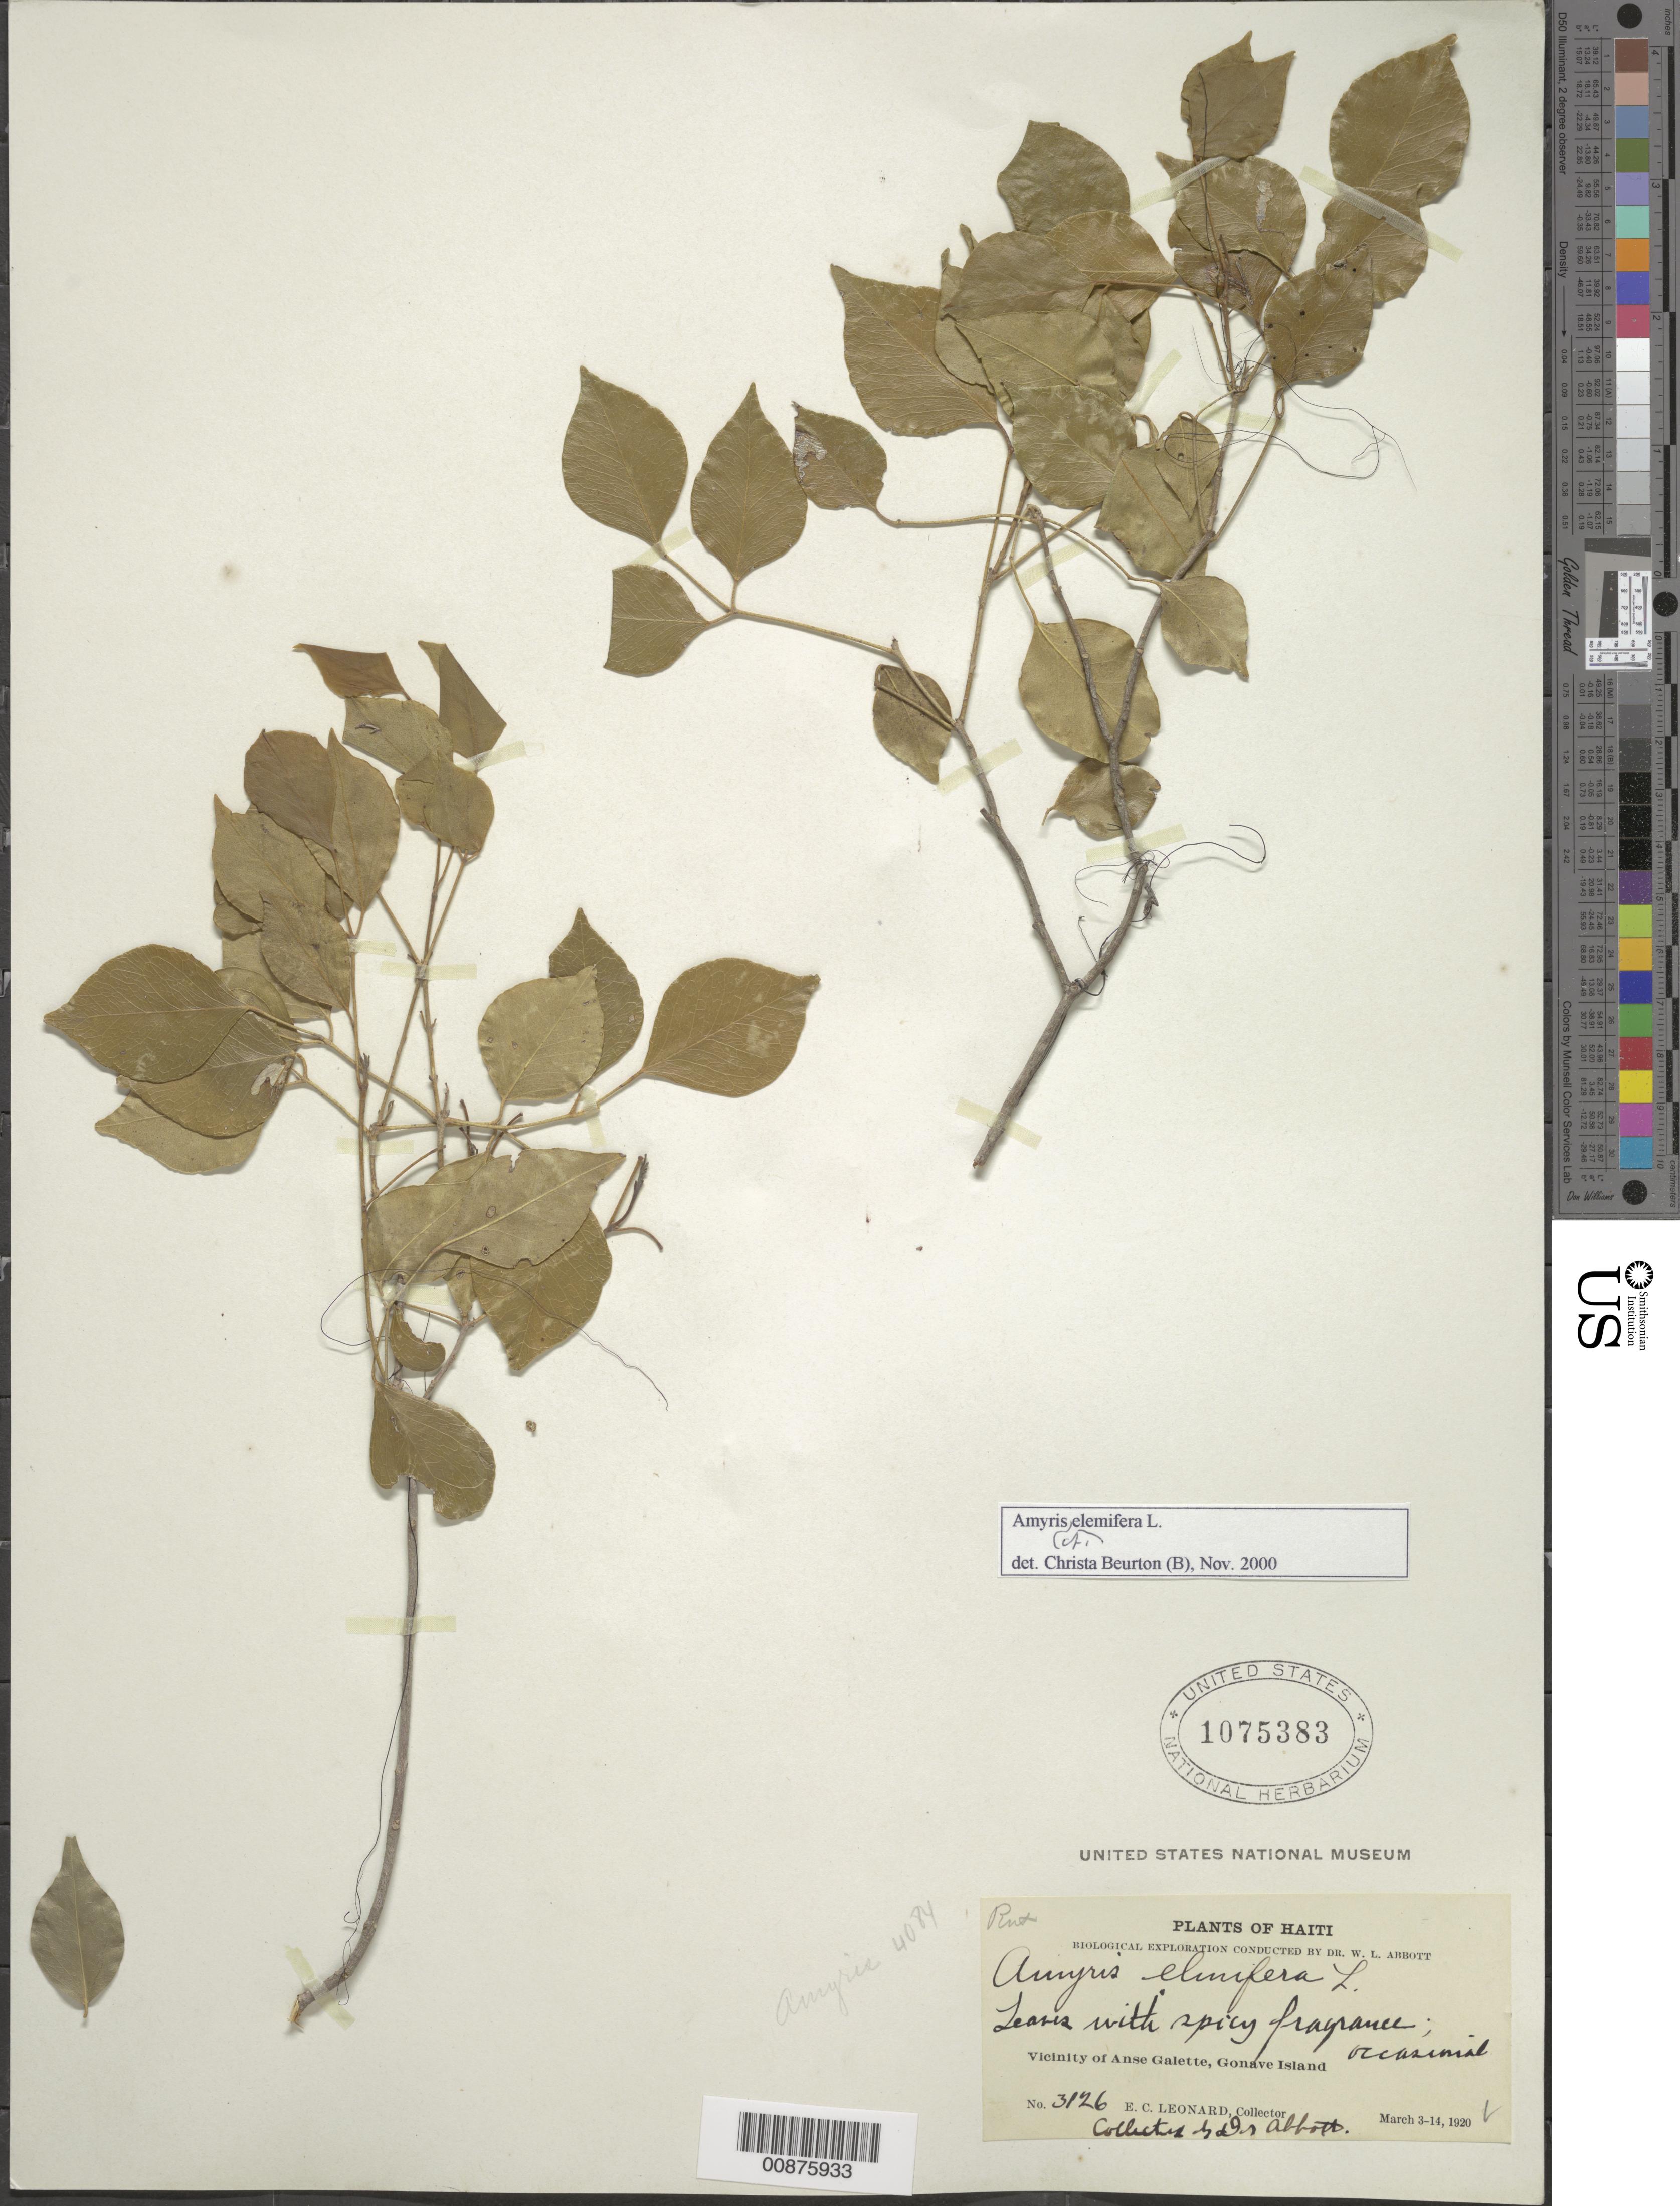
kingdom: Plantae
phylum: Tracheophyta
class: Magnoliopsida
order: Sapindales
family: Rutaceae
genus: Amyris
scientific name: Amyris elemifera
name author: L.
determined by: Beurton, C.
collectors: W. L. Abbott & E. C. Leonard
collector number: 3126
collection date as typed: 03 Mar 1920 to 14 Mar 1920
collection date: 1920-03-03/1920-03-14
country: Haiti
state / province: Ouest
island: Île de la Gonâve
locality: Vicinity of Anse Galette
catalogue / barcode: US 1075383